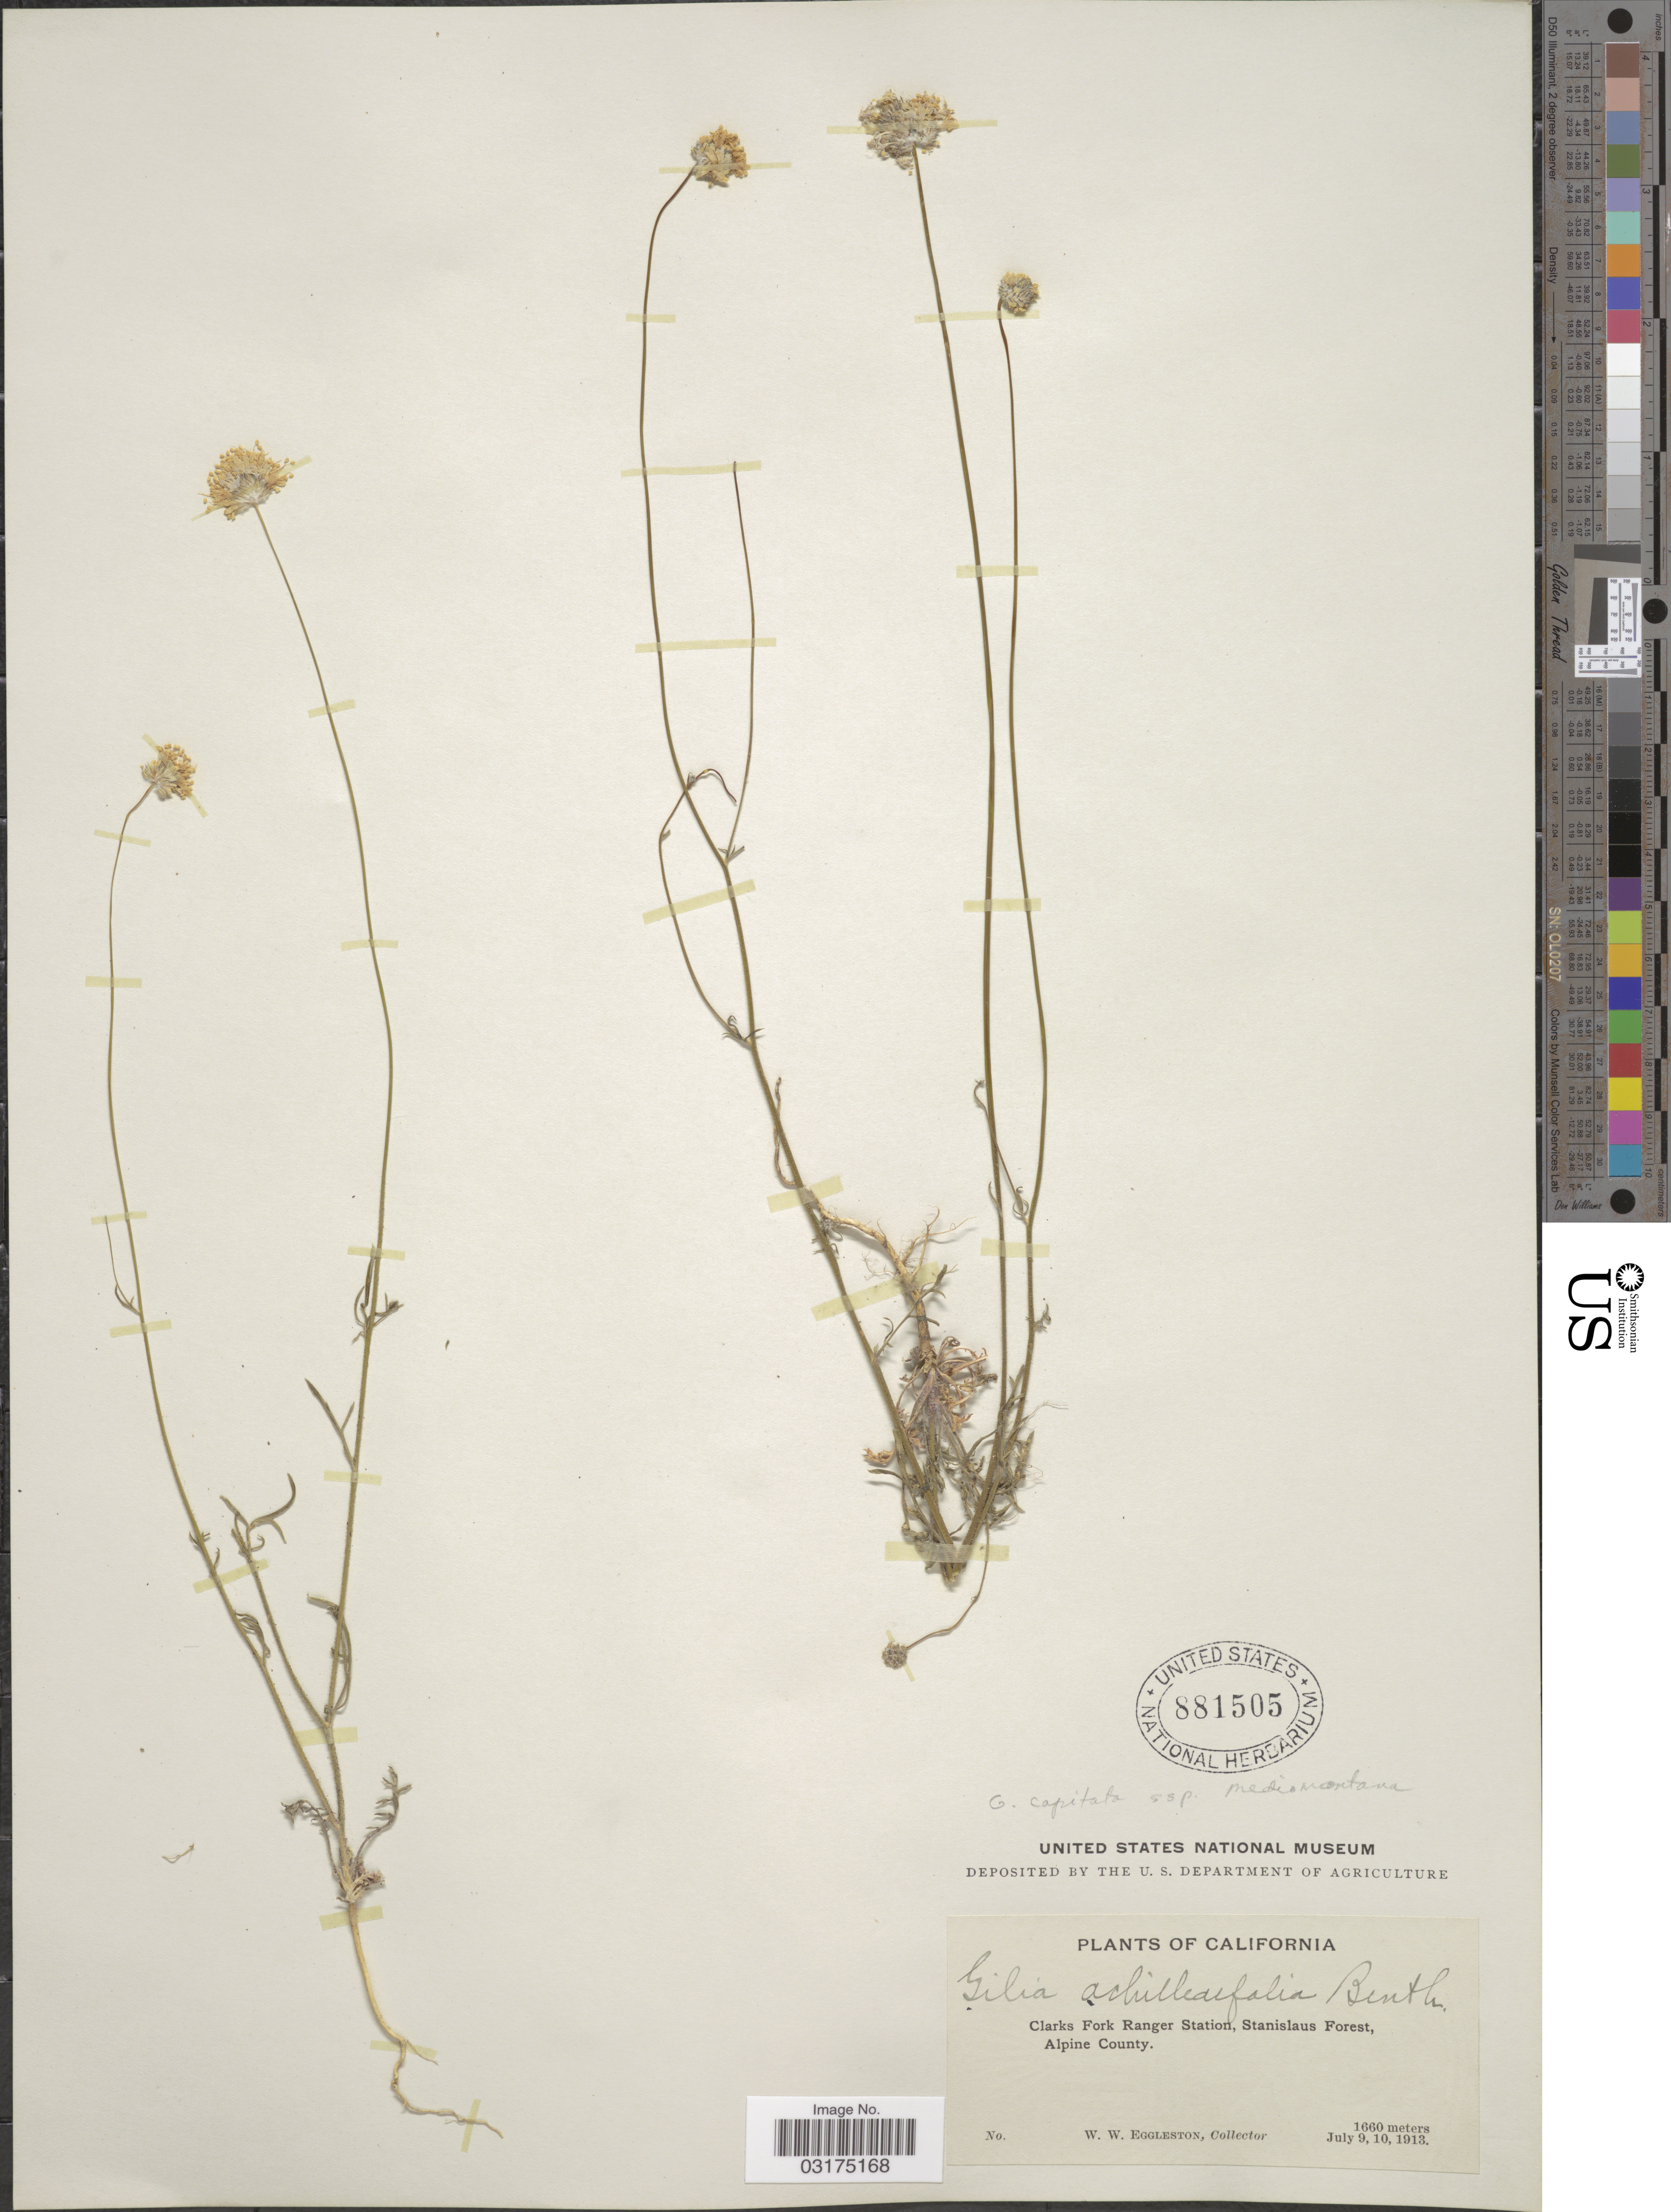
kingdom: Plantae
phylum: Tracheophyta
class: Magnoliopsida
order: Ericales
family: Polemoniaceae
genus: Gilia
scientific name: Gilia capitata subsp. mediomontana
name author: V.E. Grant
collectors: W. W. Eggleston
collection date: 1913-07-09/1913-07-10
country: United States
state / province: California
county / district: Alpine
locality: Clarks Fork Ranger Station, Stanislaus Forest, Alpine County.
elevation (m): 1660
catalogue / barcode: US 881505